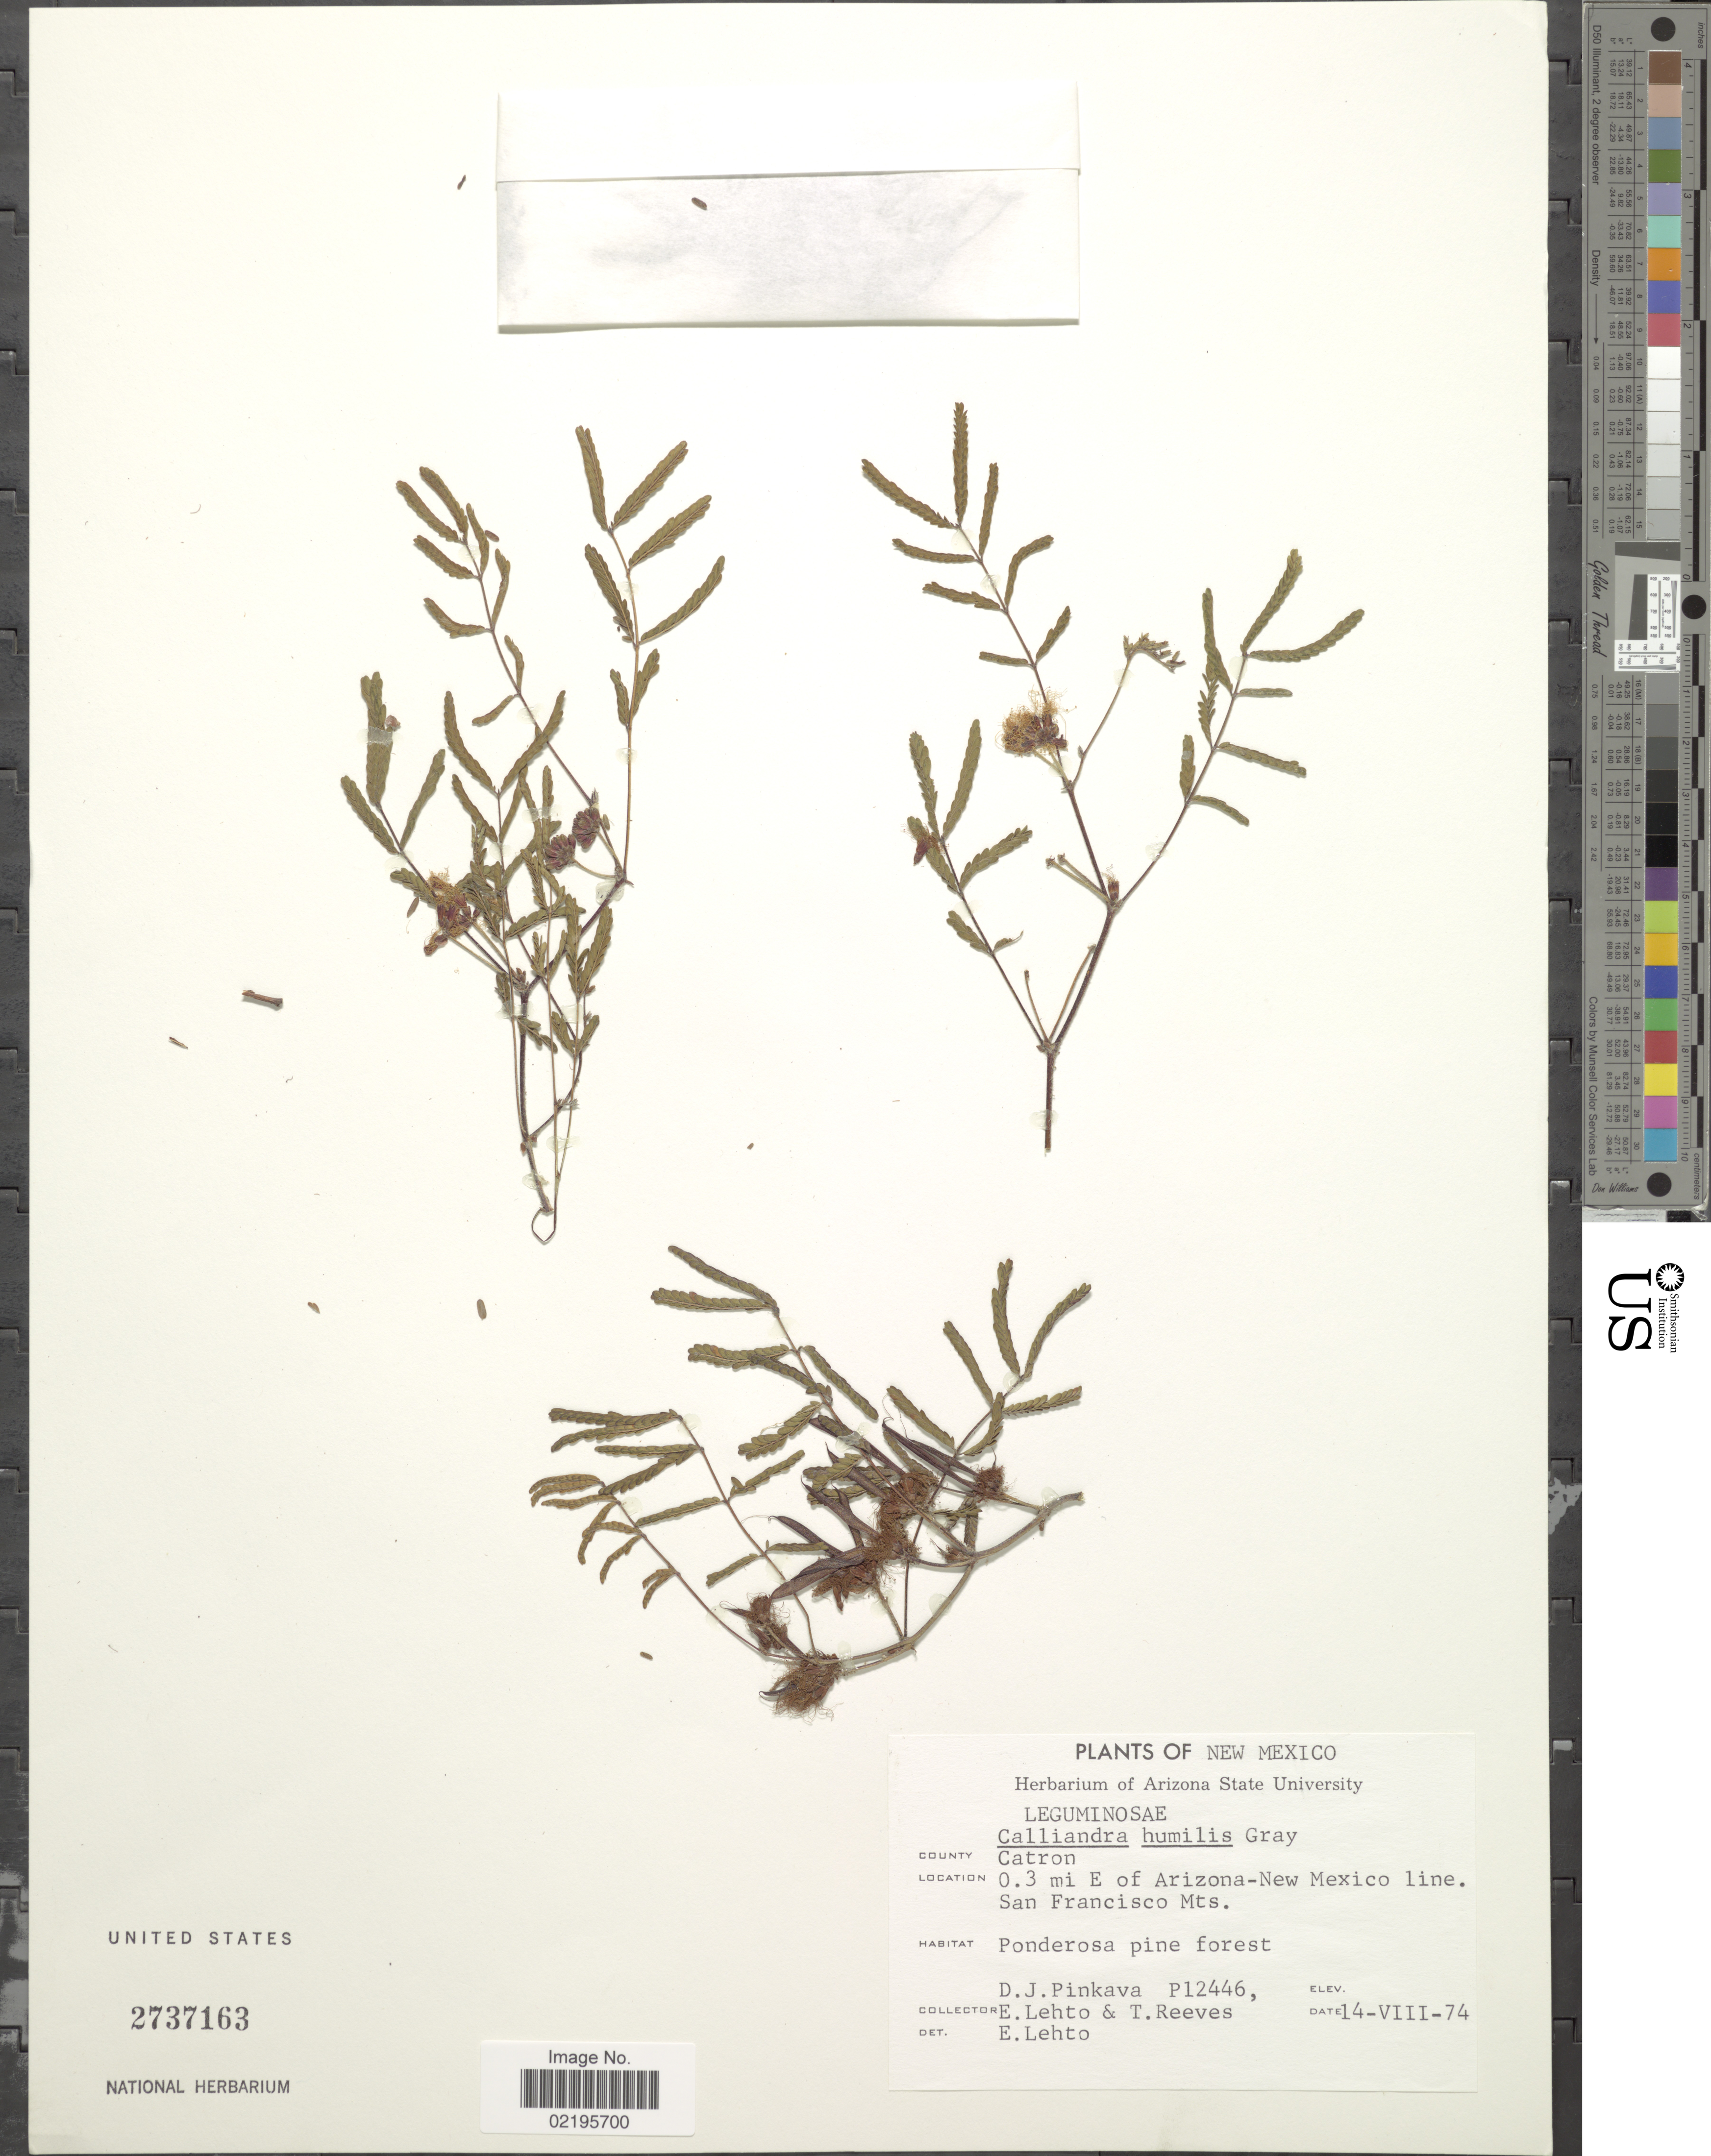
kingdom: Plantae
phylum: Tracheophyta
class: Magnoliopsida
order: Fabales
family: Fabaceae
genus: Calliandra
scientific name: Calliandra humilis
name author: Benth.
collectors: D. J. Pinkava, E. Lehto & T. Reeves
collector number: P12446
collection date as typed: Transcribed d/m/y: 14/8/74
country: United States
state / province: New Mexico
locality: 0.3 mi E of Arizona-New Mexico line. San Francisco Mts.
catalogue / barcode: US 2737163